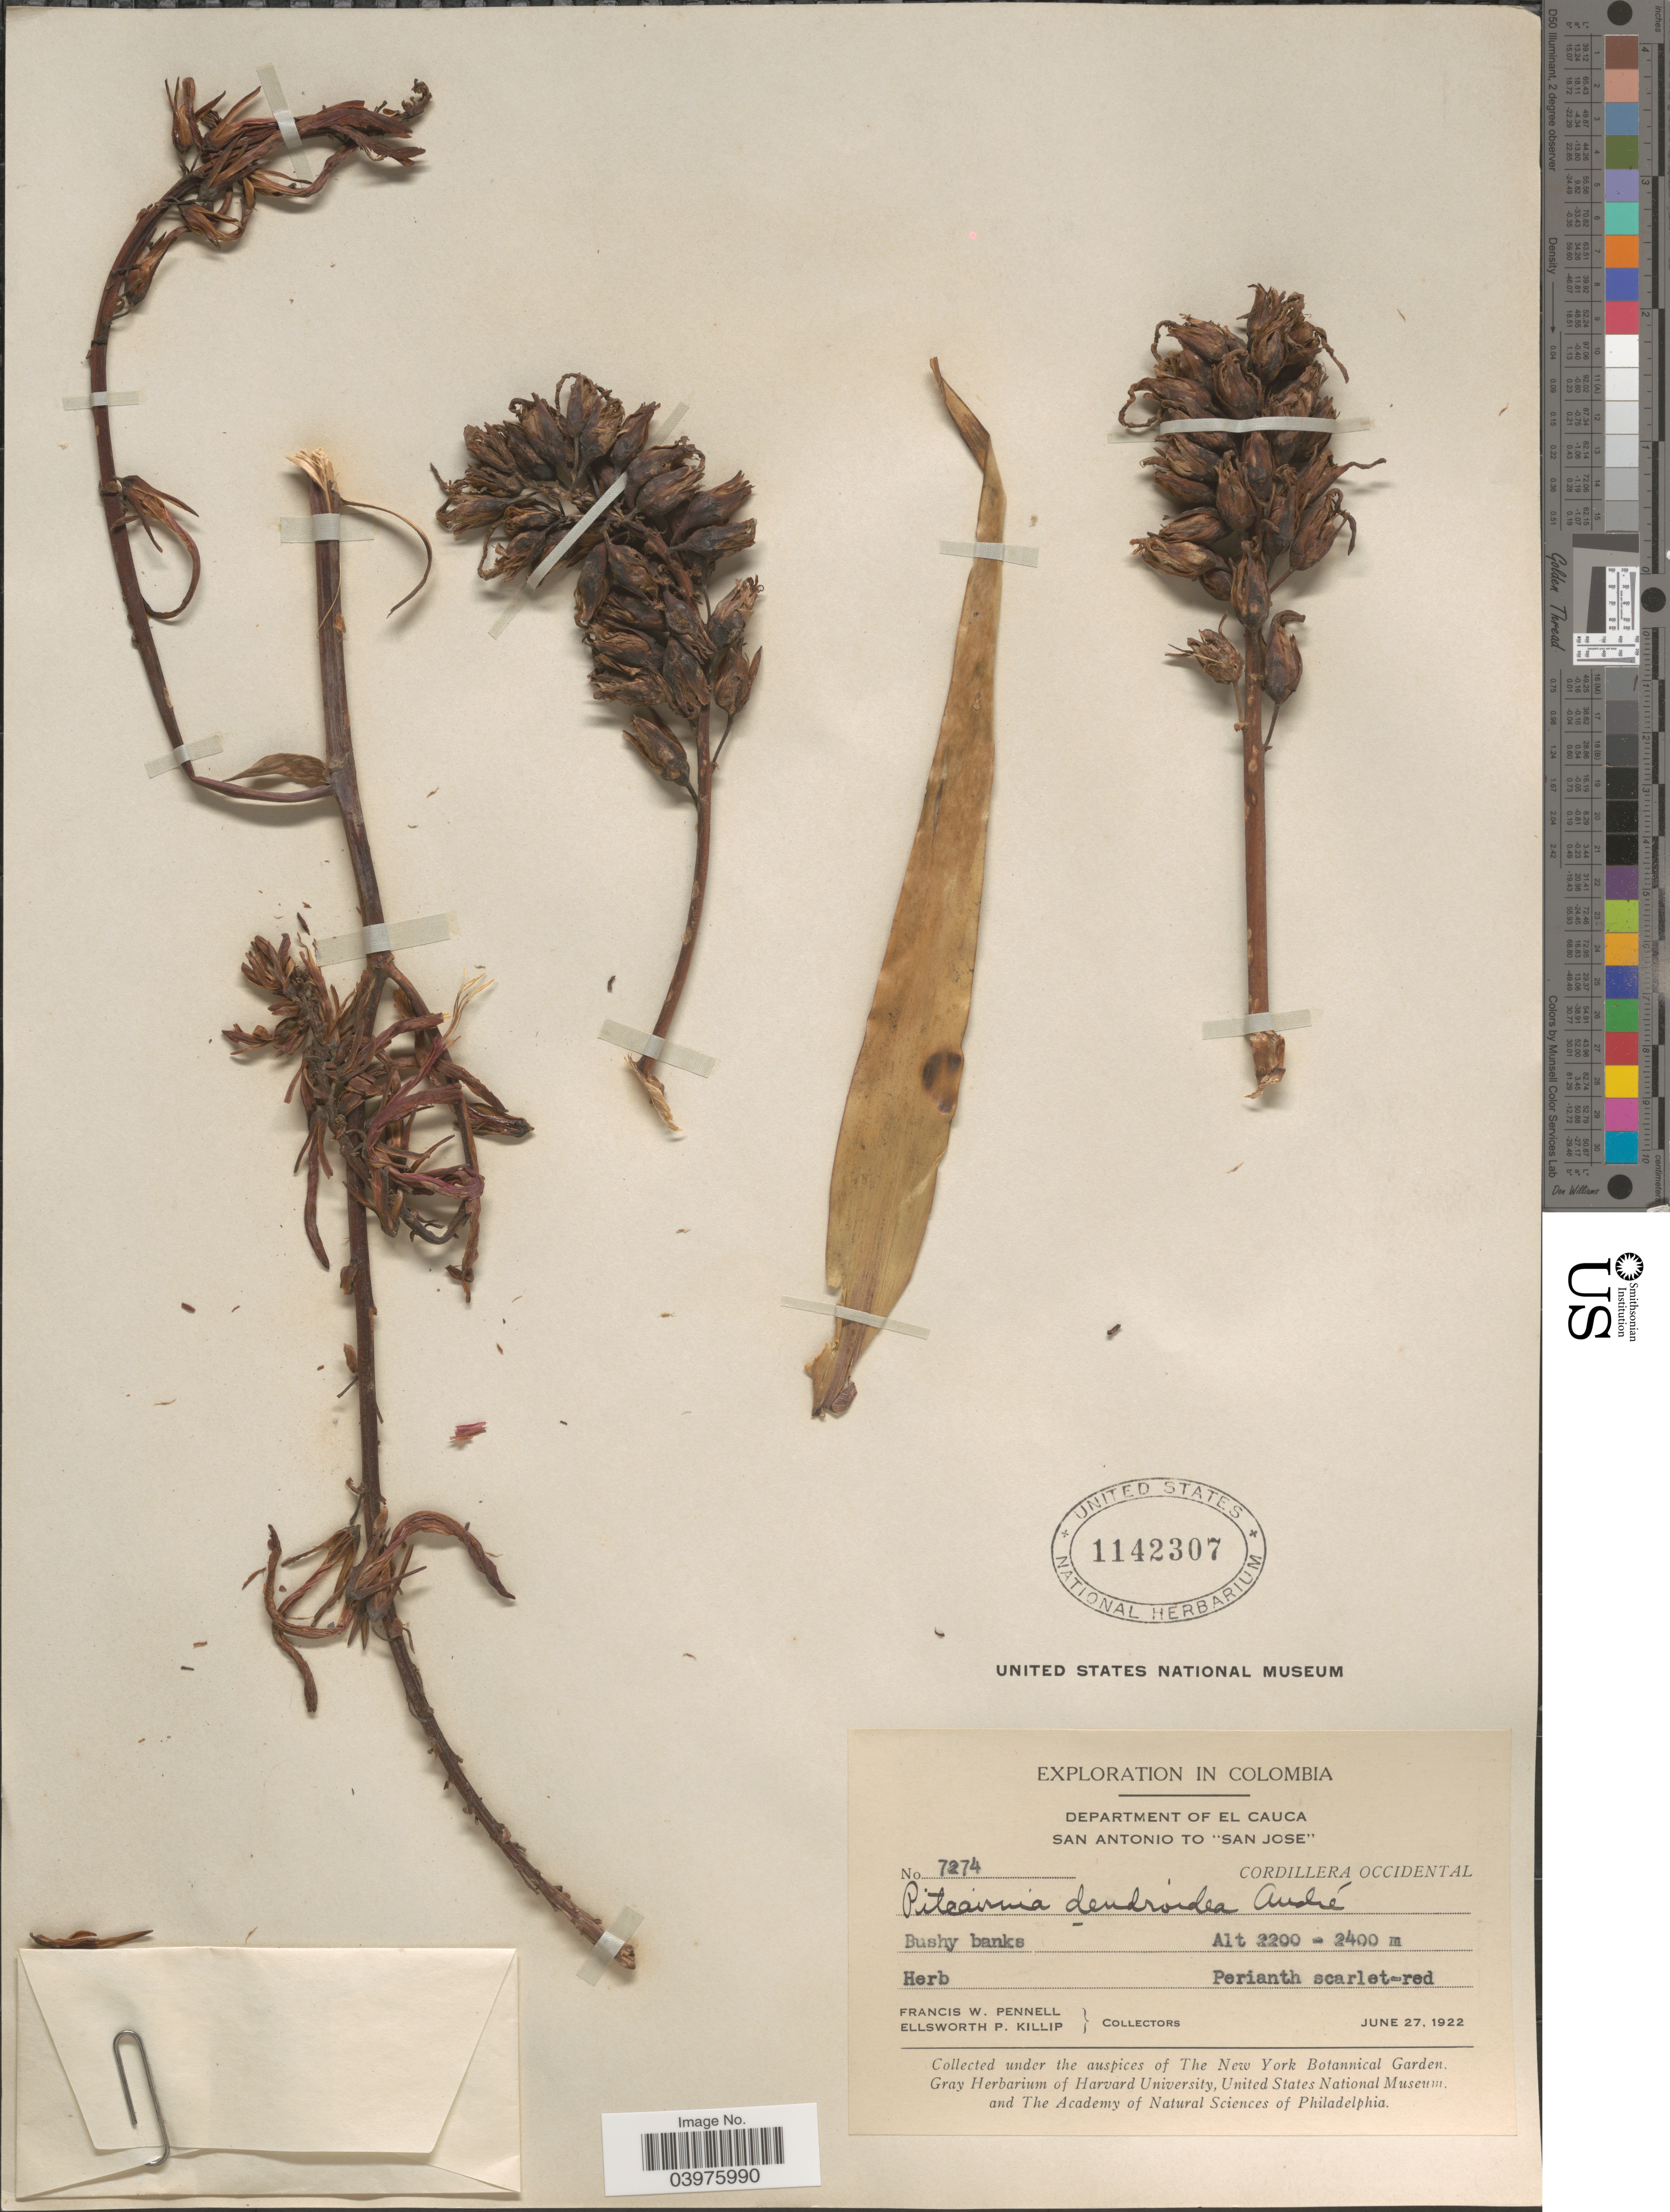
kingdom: Plantae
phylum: Tracheophyta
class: Liliopsida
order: Poales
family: Bromeliaceae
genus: Pitcairnia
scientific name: Pitcairnia dendroidea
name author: André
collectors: F. W. Pennell & E. P. Killip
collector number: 7274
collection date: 1922-06-27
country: Colombia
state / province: Cauca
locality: Department of El Cauca. San Antonio to "San Jose". Cordillera Occidental.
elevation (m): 2200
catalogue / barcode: US 1142307